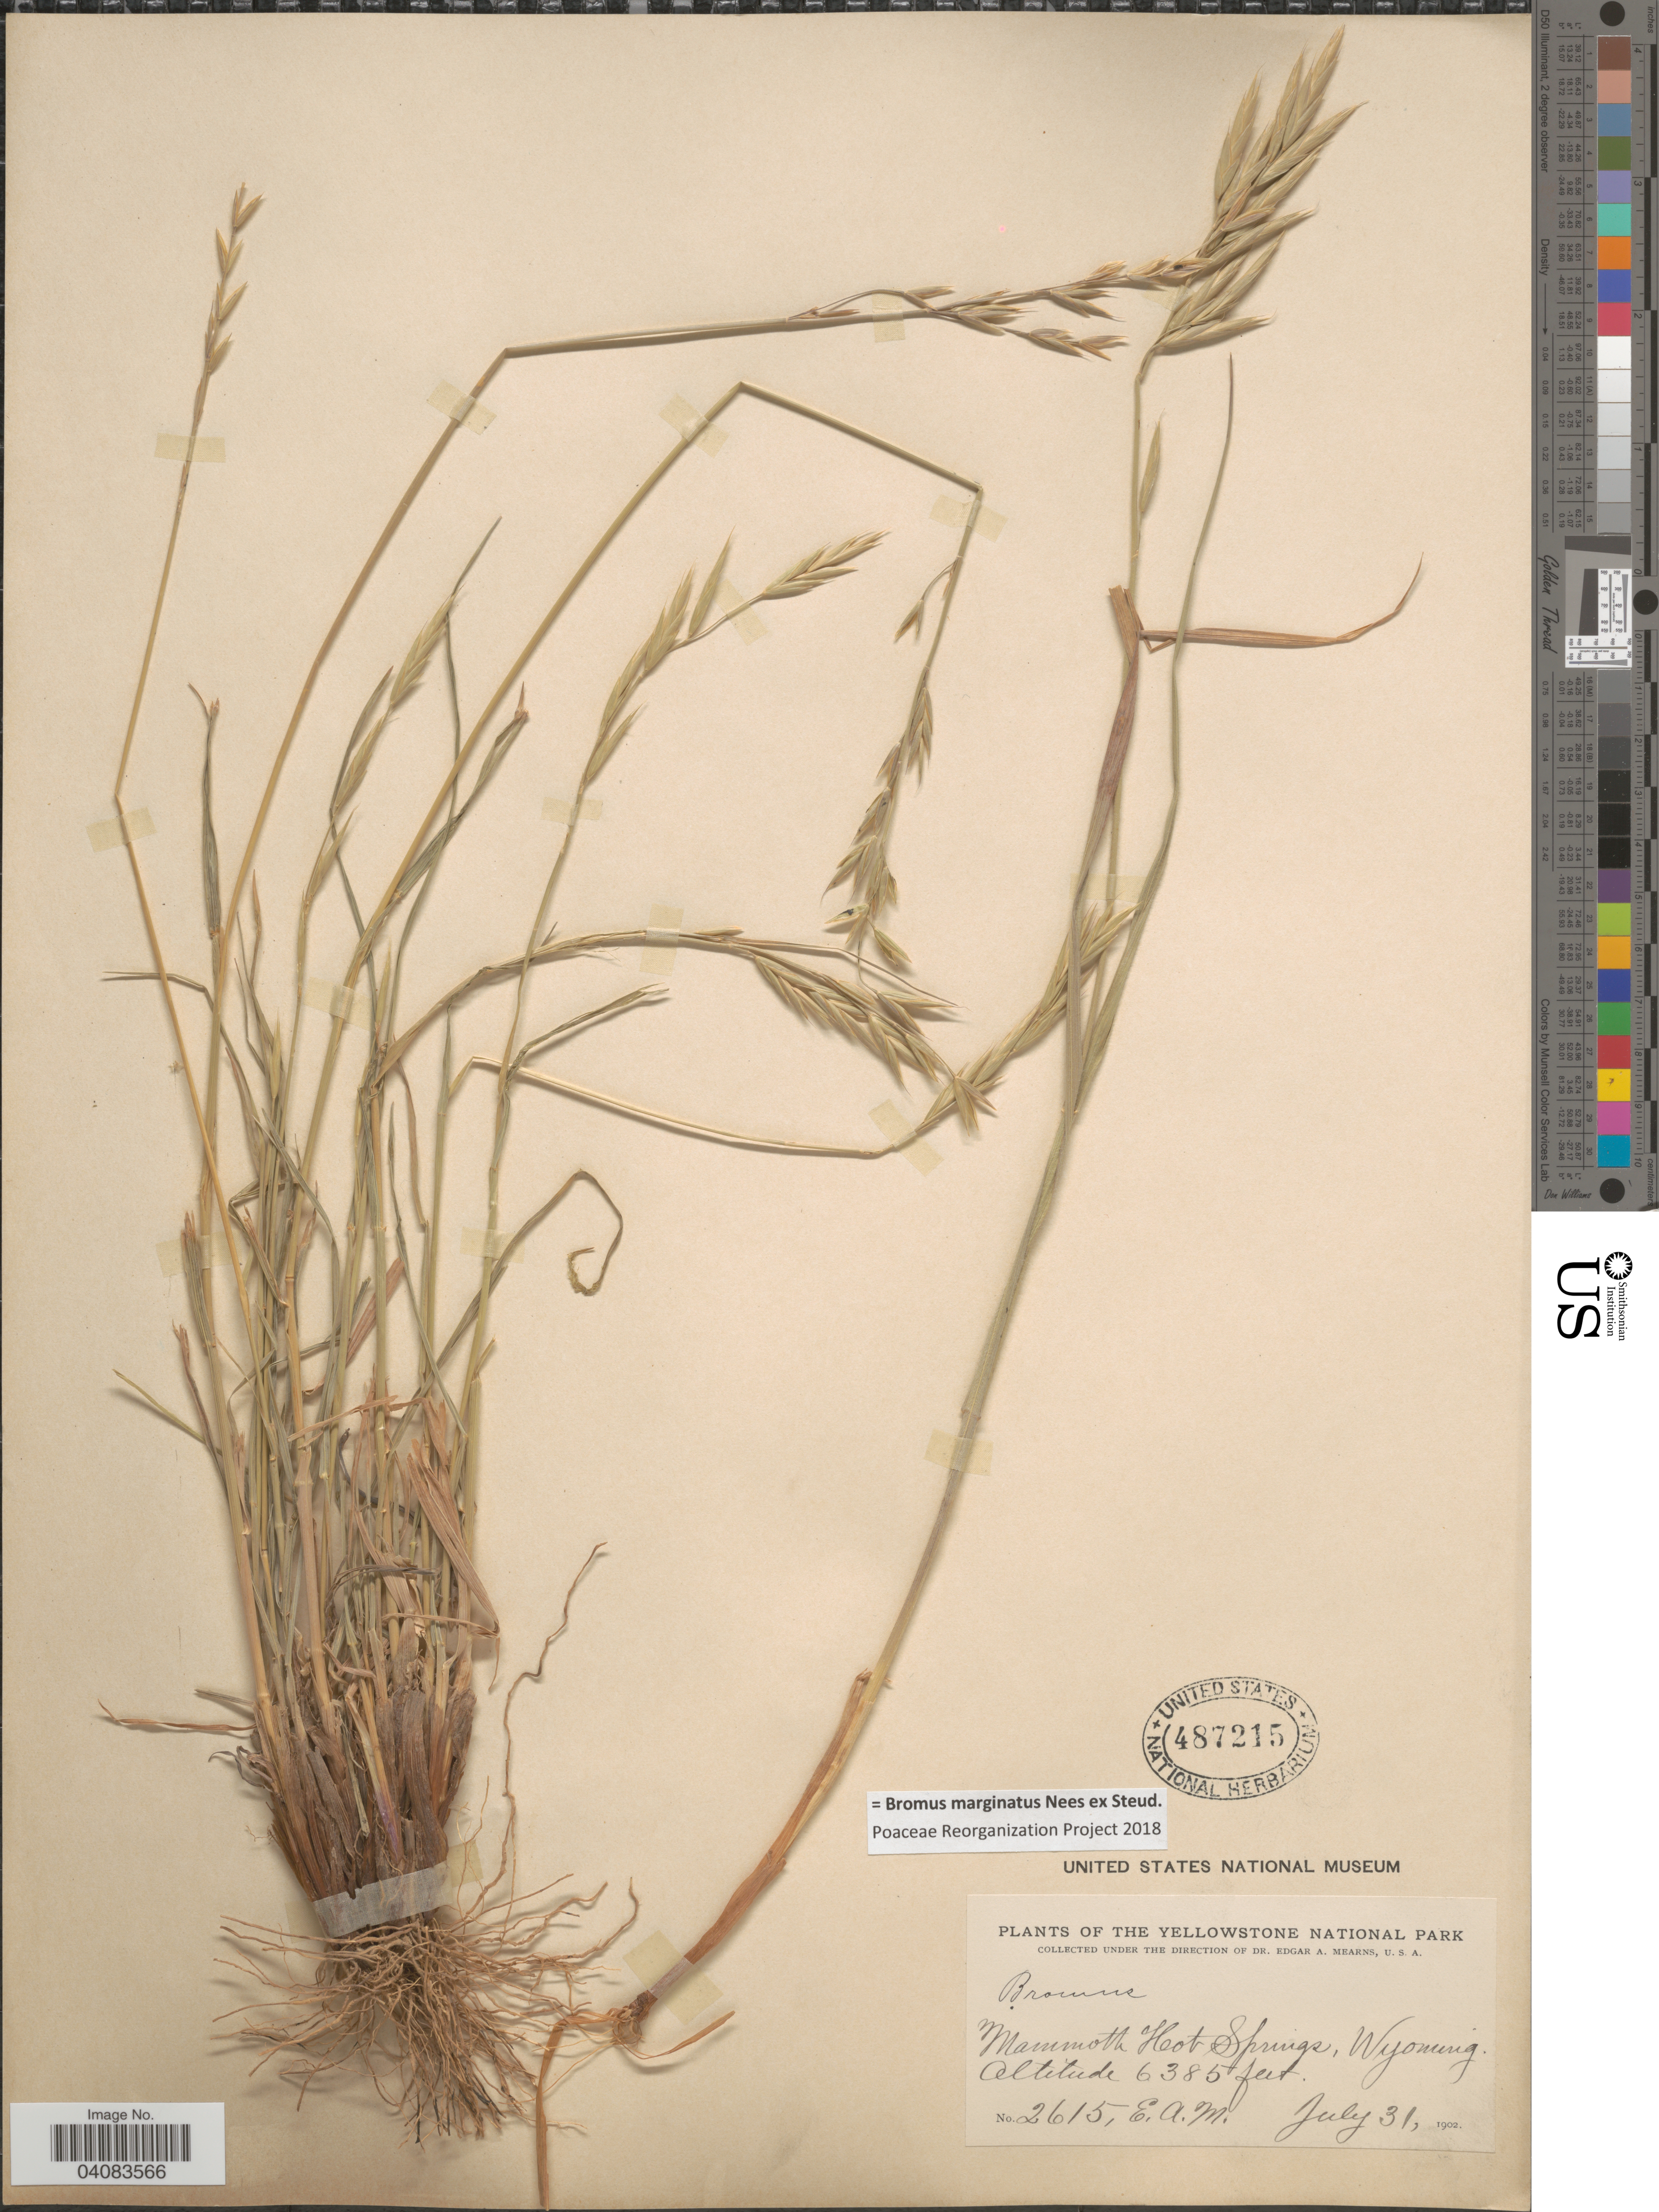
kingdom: Plantae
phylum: Tracheophyta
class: Liliopsida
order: Poales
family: Poaceae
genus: Bromus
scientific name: Bromus marginatus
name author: Nees ex Steud.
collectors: E. A. Mearns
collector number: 2615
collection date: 1902-07-31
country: United States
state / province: Wyoming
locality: The Yellowstone National Park. Mammoth Hot Springs.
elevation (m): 1946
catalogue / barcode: US 487215